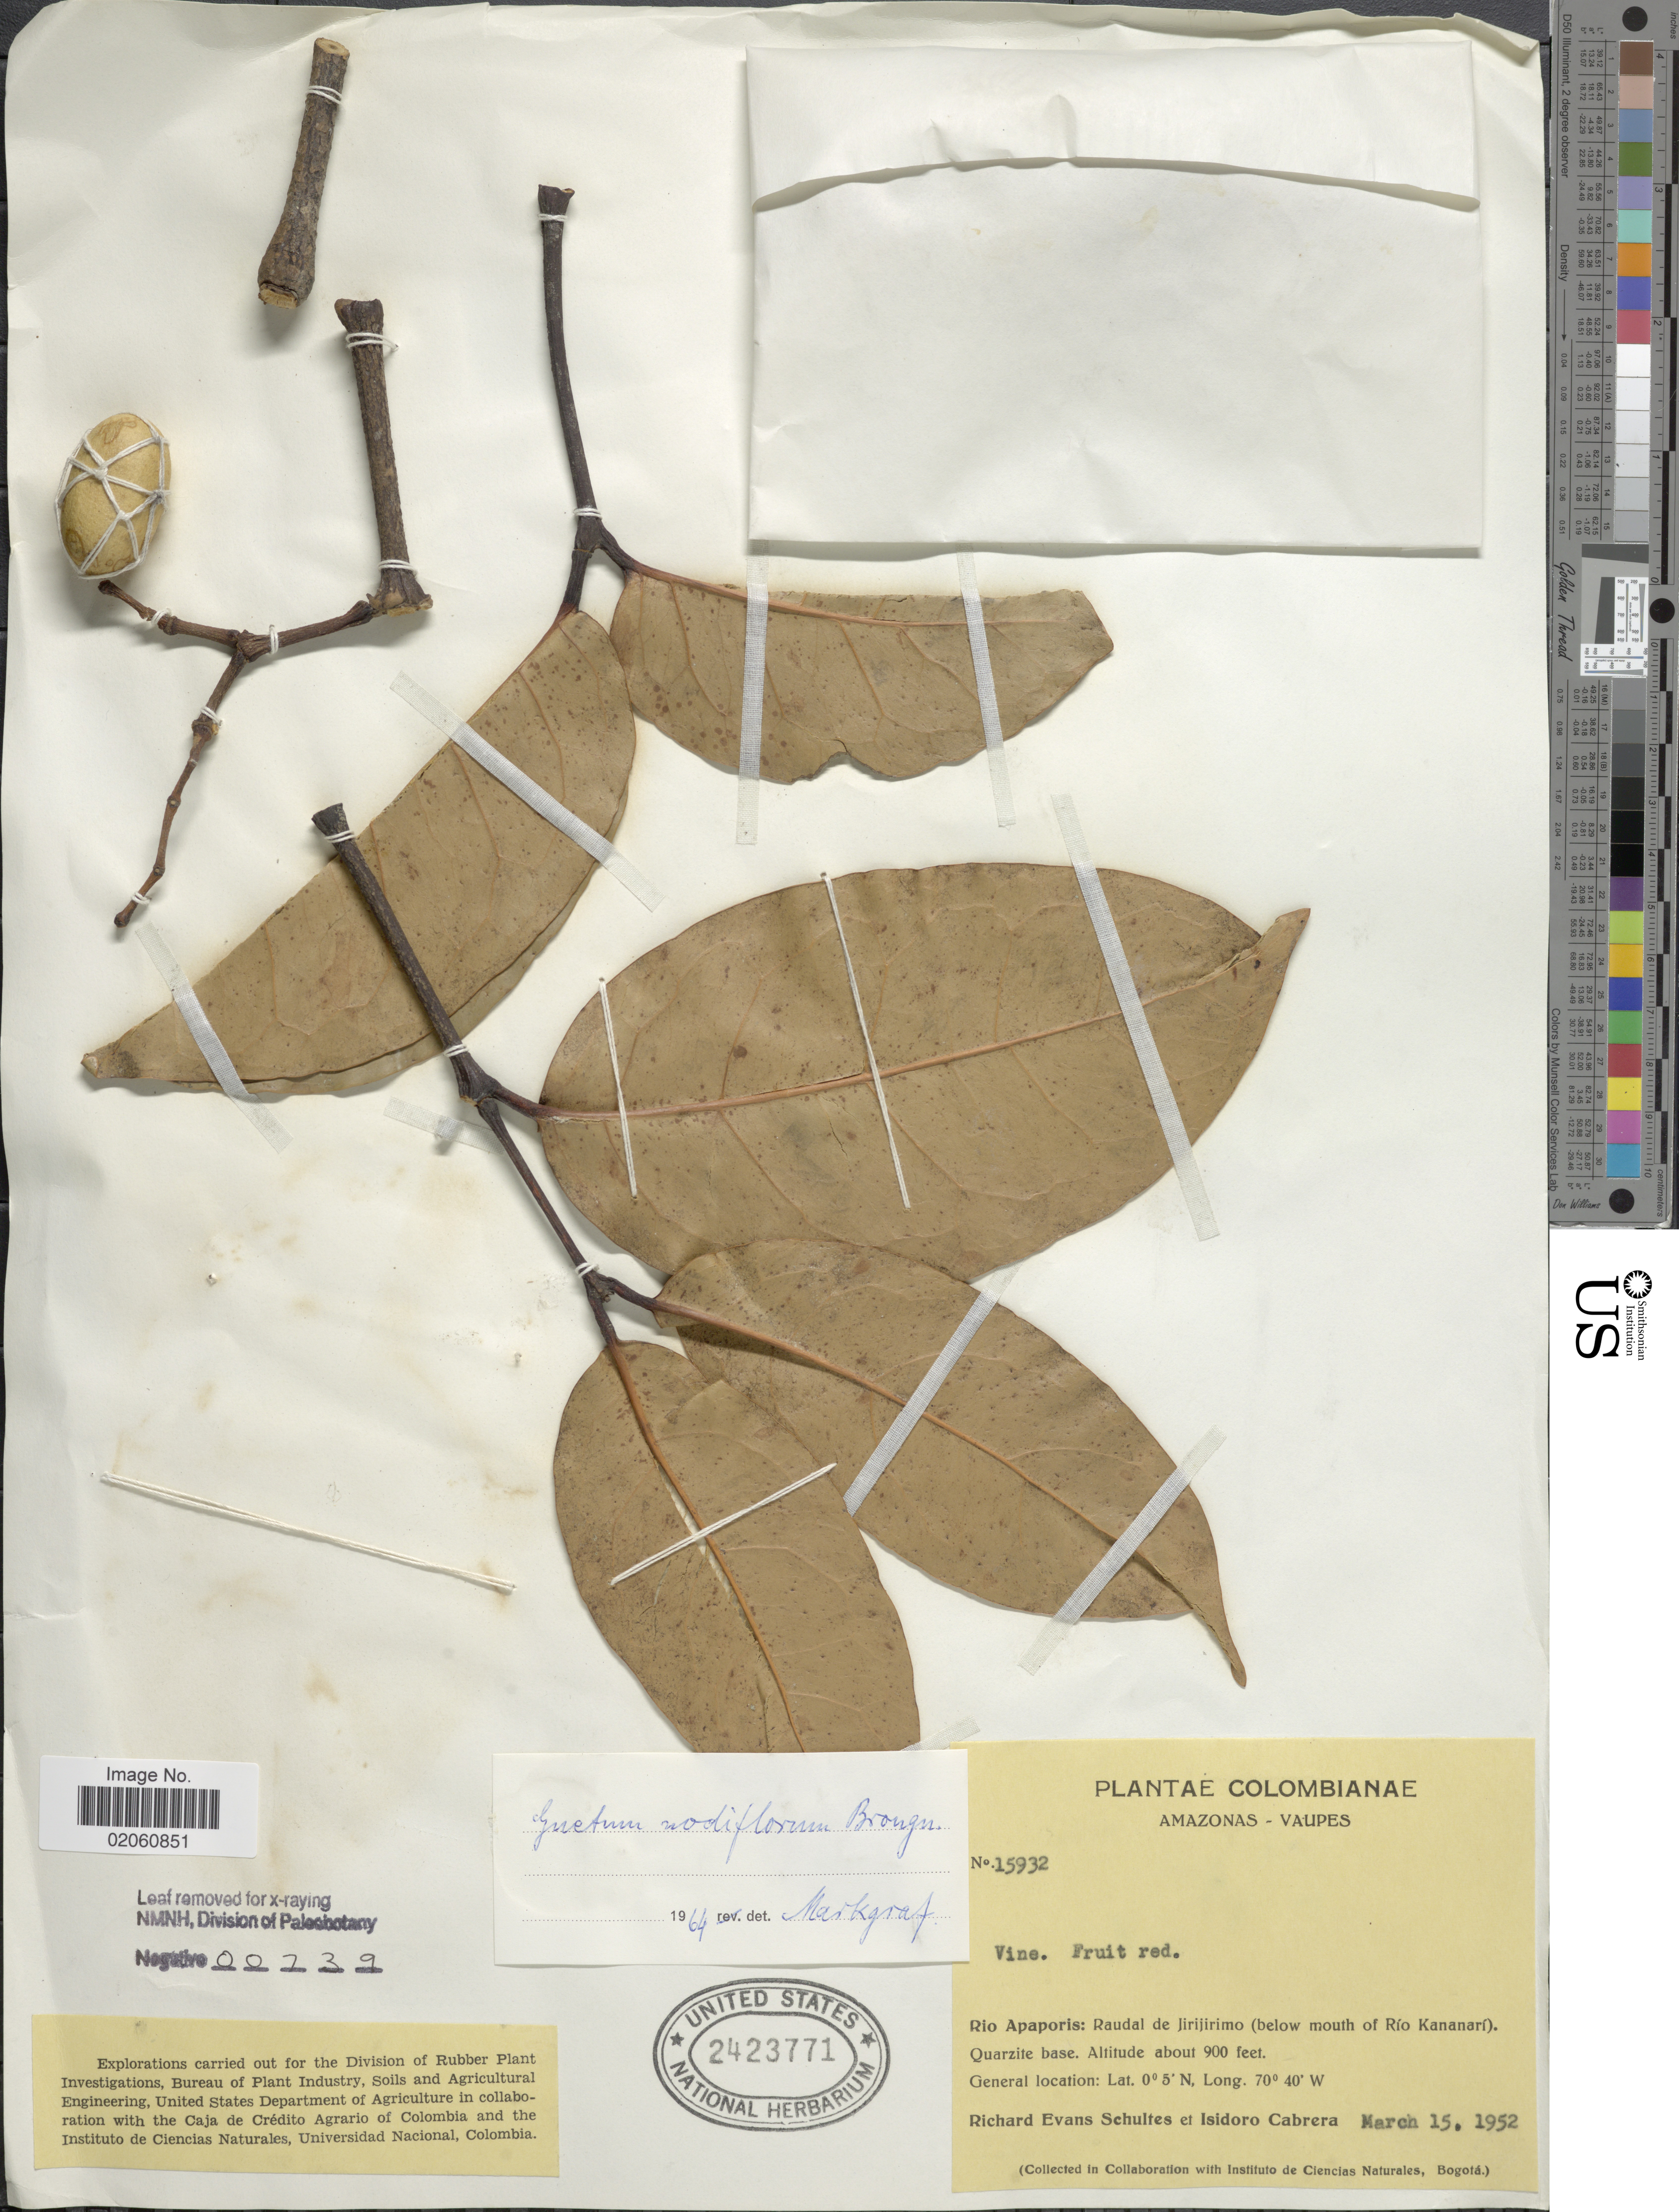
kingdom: Plantae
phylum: Tracheophyta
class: Gnetopsida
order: Gnetales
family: Gnetaceae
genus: Gnetum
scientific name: Gnetum nodiflorum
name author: Brongn.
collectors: R. E. Schultes & I. Cabrera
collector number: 15932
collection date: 1952-03-15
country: Colombia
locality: Amazonas - Vaupes, Rio Apaporis: Raudal de Jirijirimo (below mouth of Río Kananarí). Quarzite base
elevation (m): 274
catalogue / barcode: US 2423771